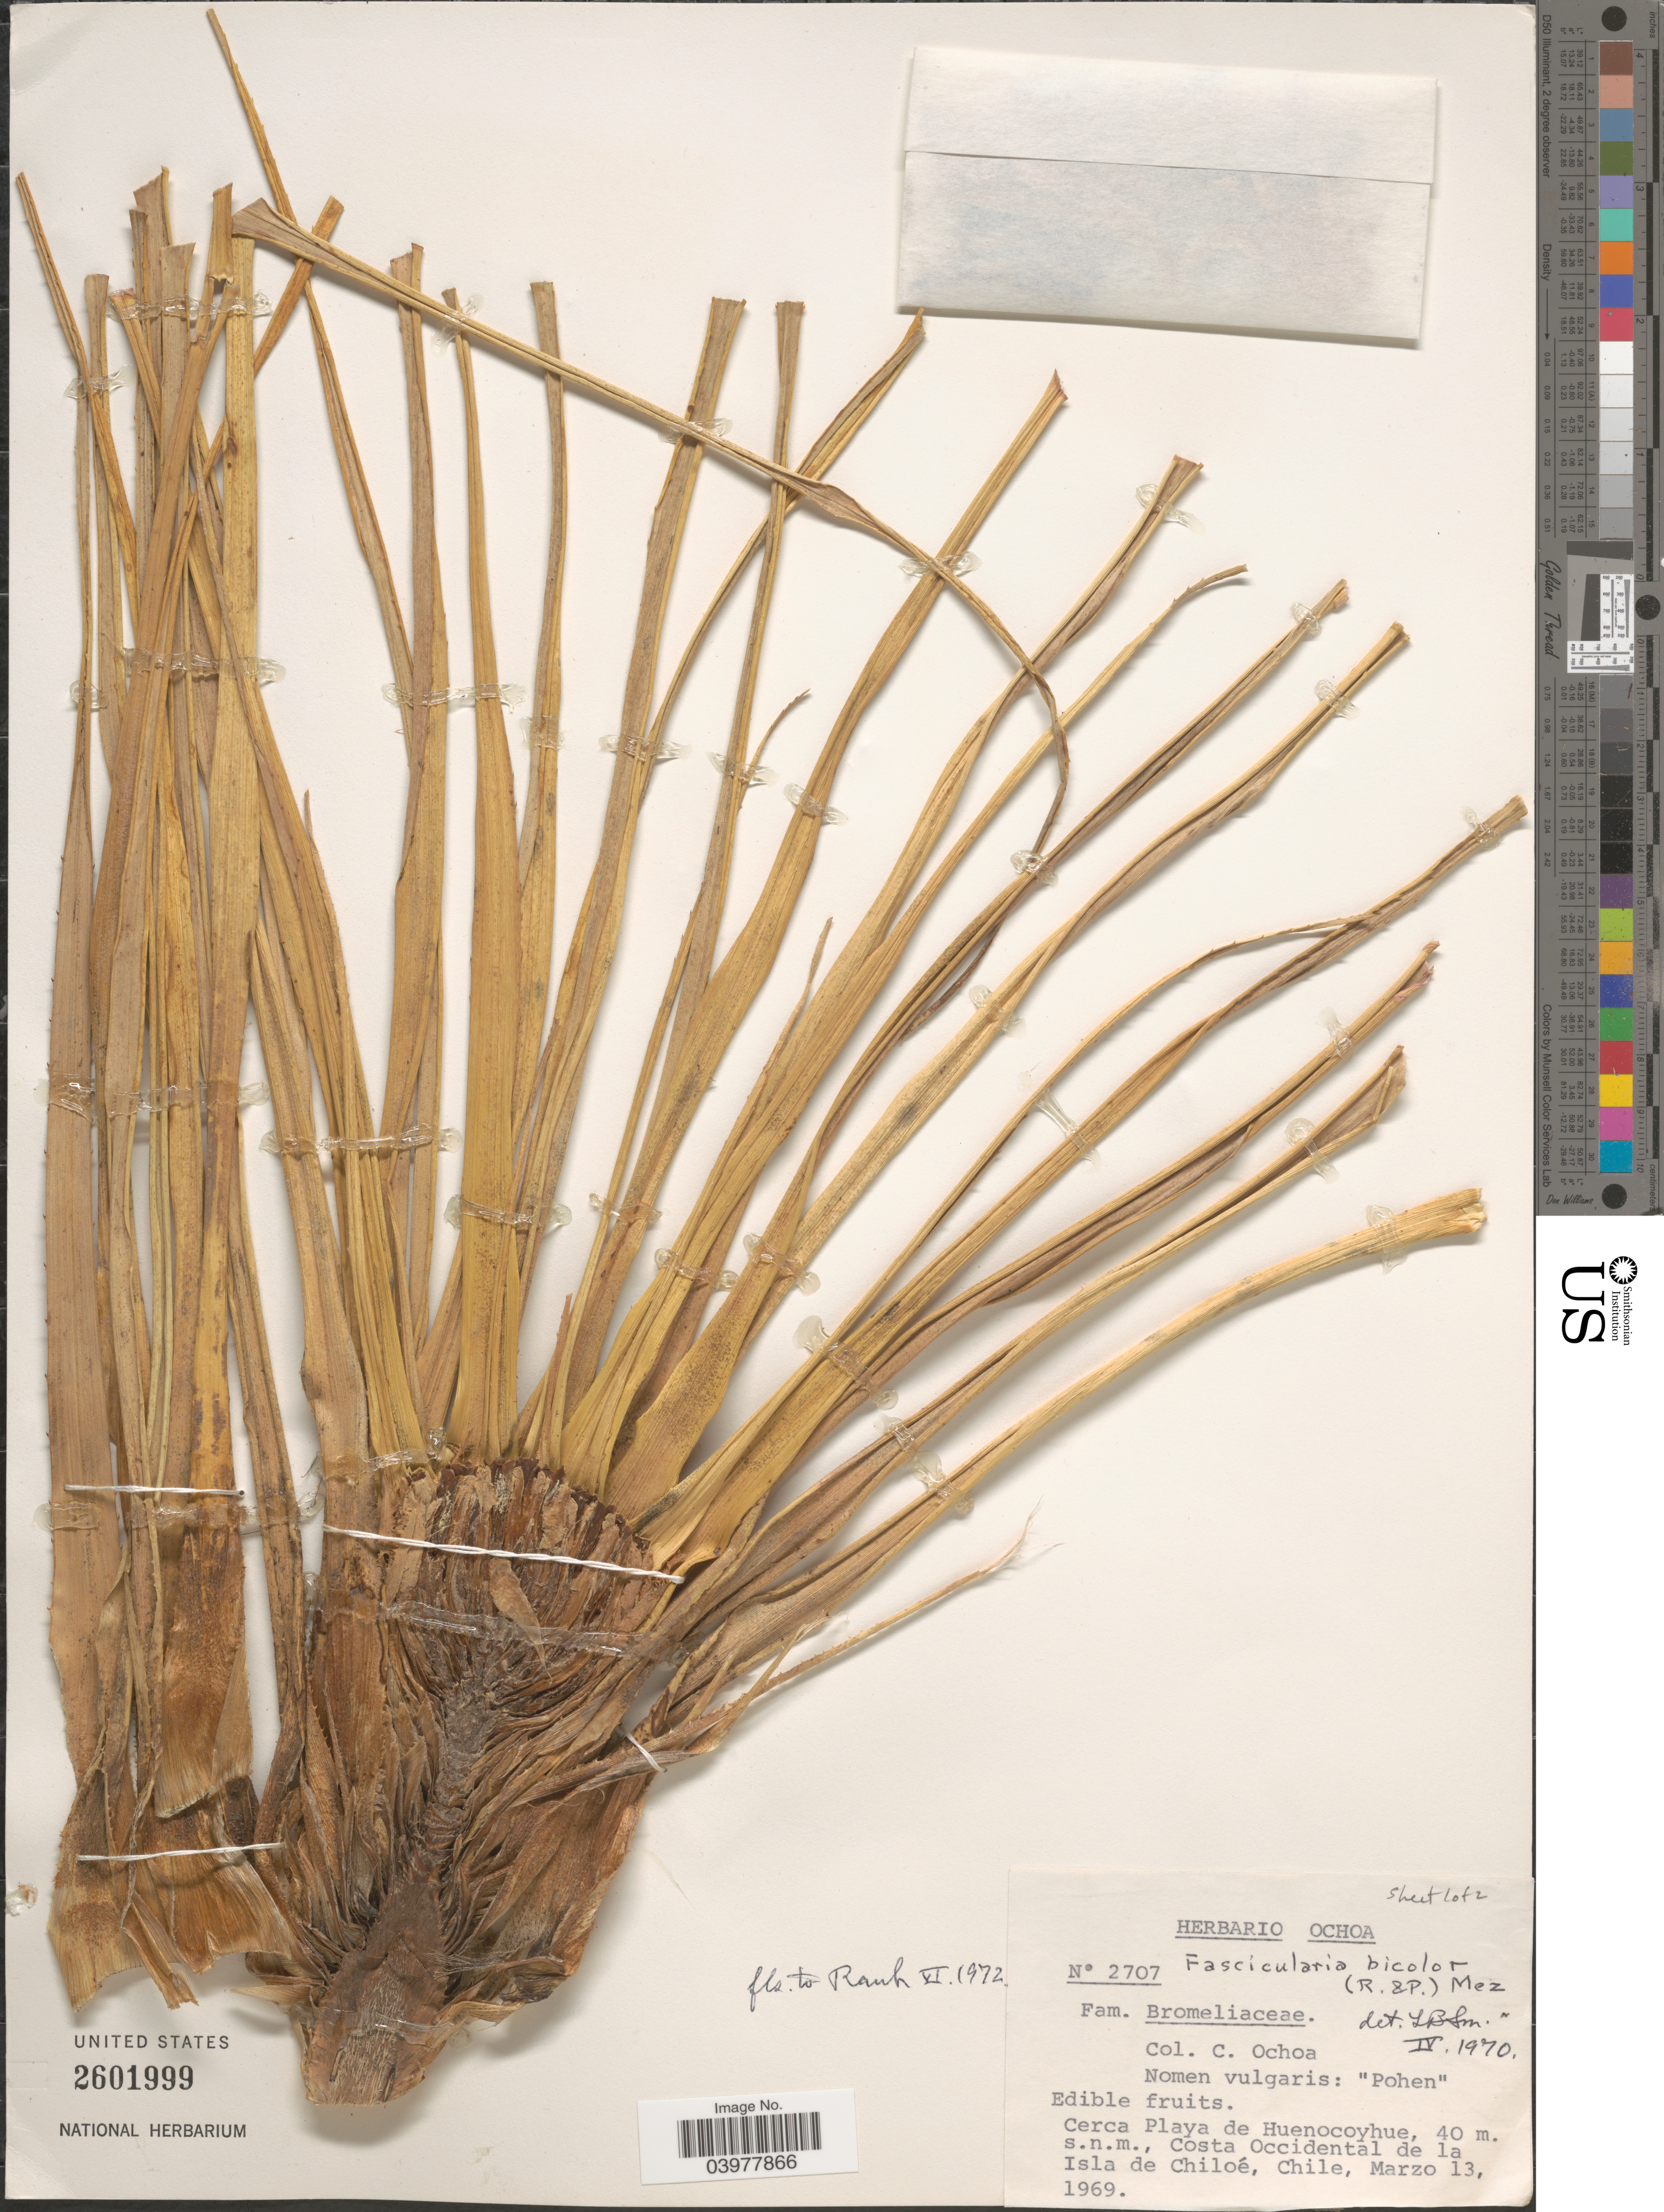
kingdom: Plantae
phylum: Tracheophyta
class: Liliopsida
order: Poales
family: Bromeliaceae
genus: Fascicularia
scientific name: Fascicularia bicolor subsp. bicolor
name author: (Ruiz & Pav.) Mez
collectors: C. Ochoa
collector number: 2707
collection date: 1969-03-13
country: Chile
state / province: Arica y Parinacota (XV)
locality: Cerca Playa de Huenocoyhue, Costa Occidental de la Isla de Chiloé.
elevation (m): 40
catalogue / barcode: US 2601999